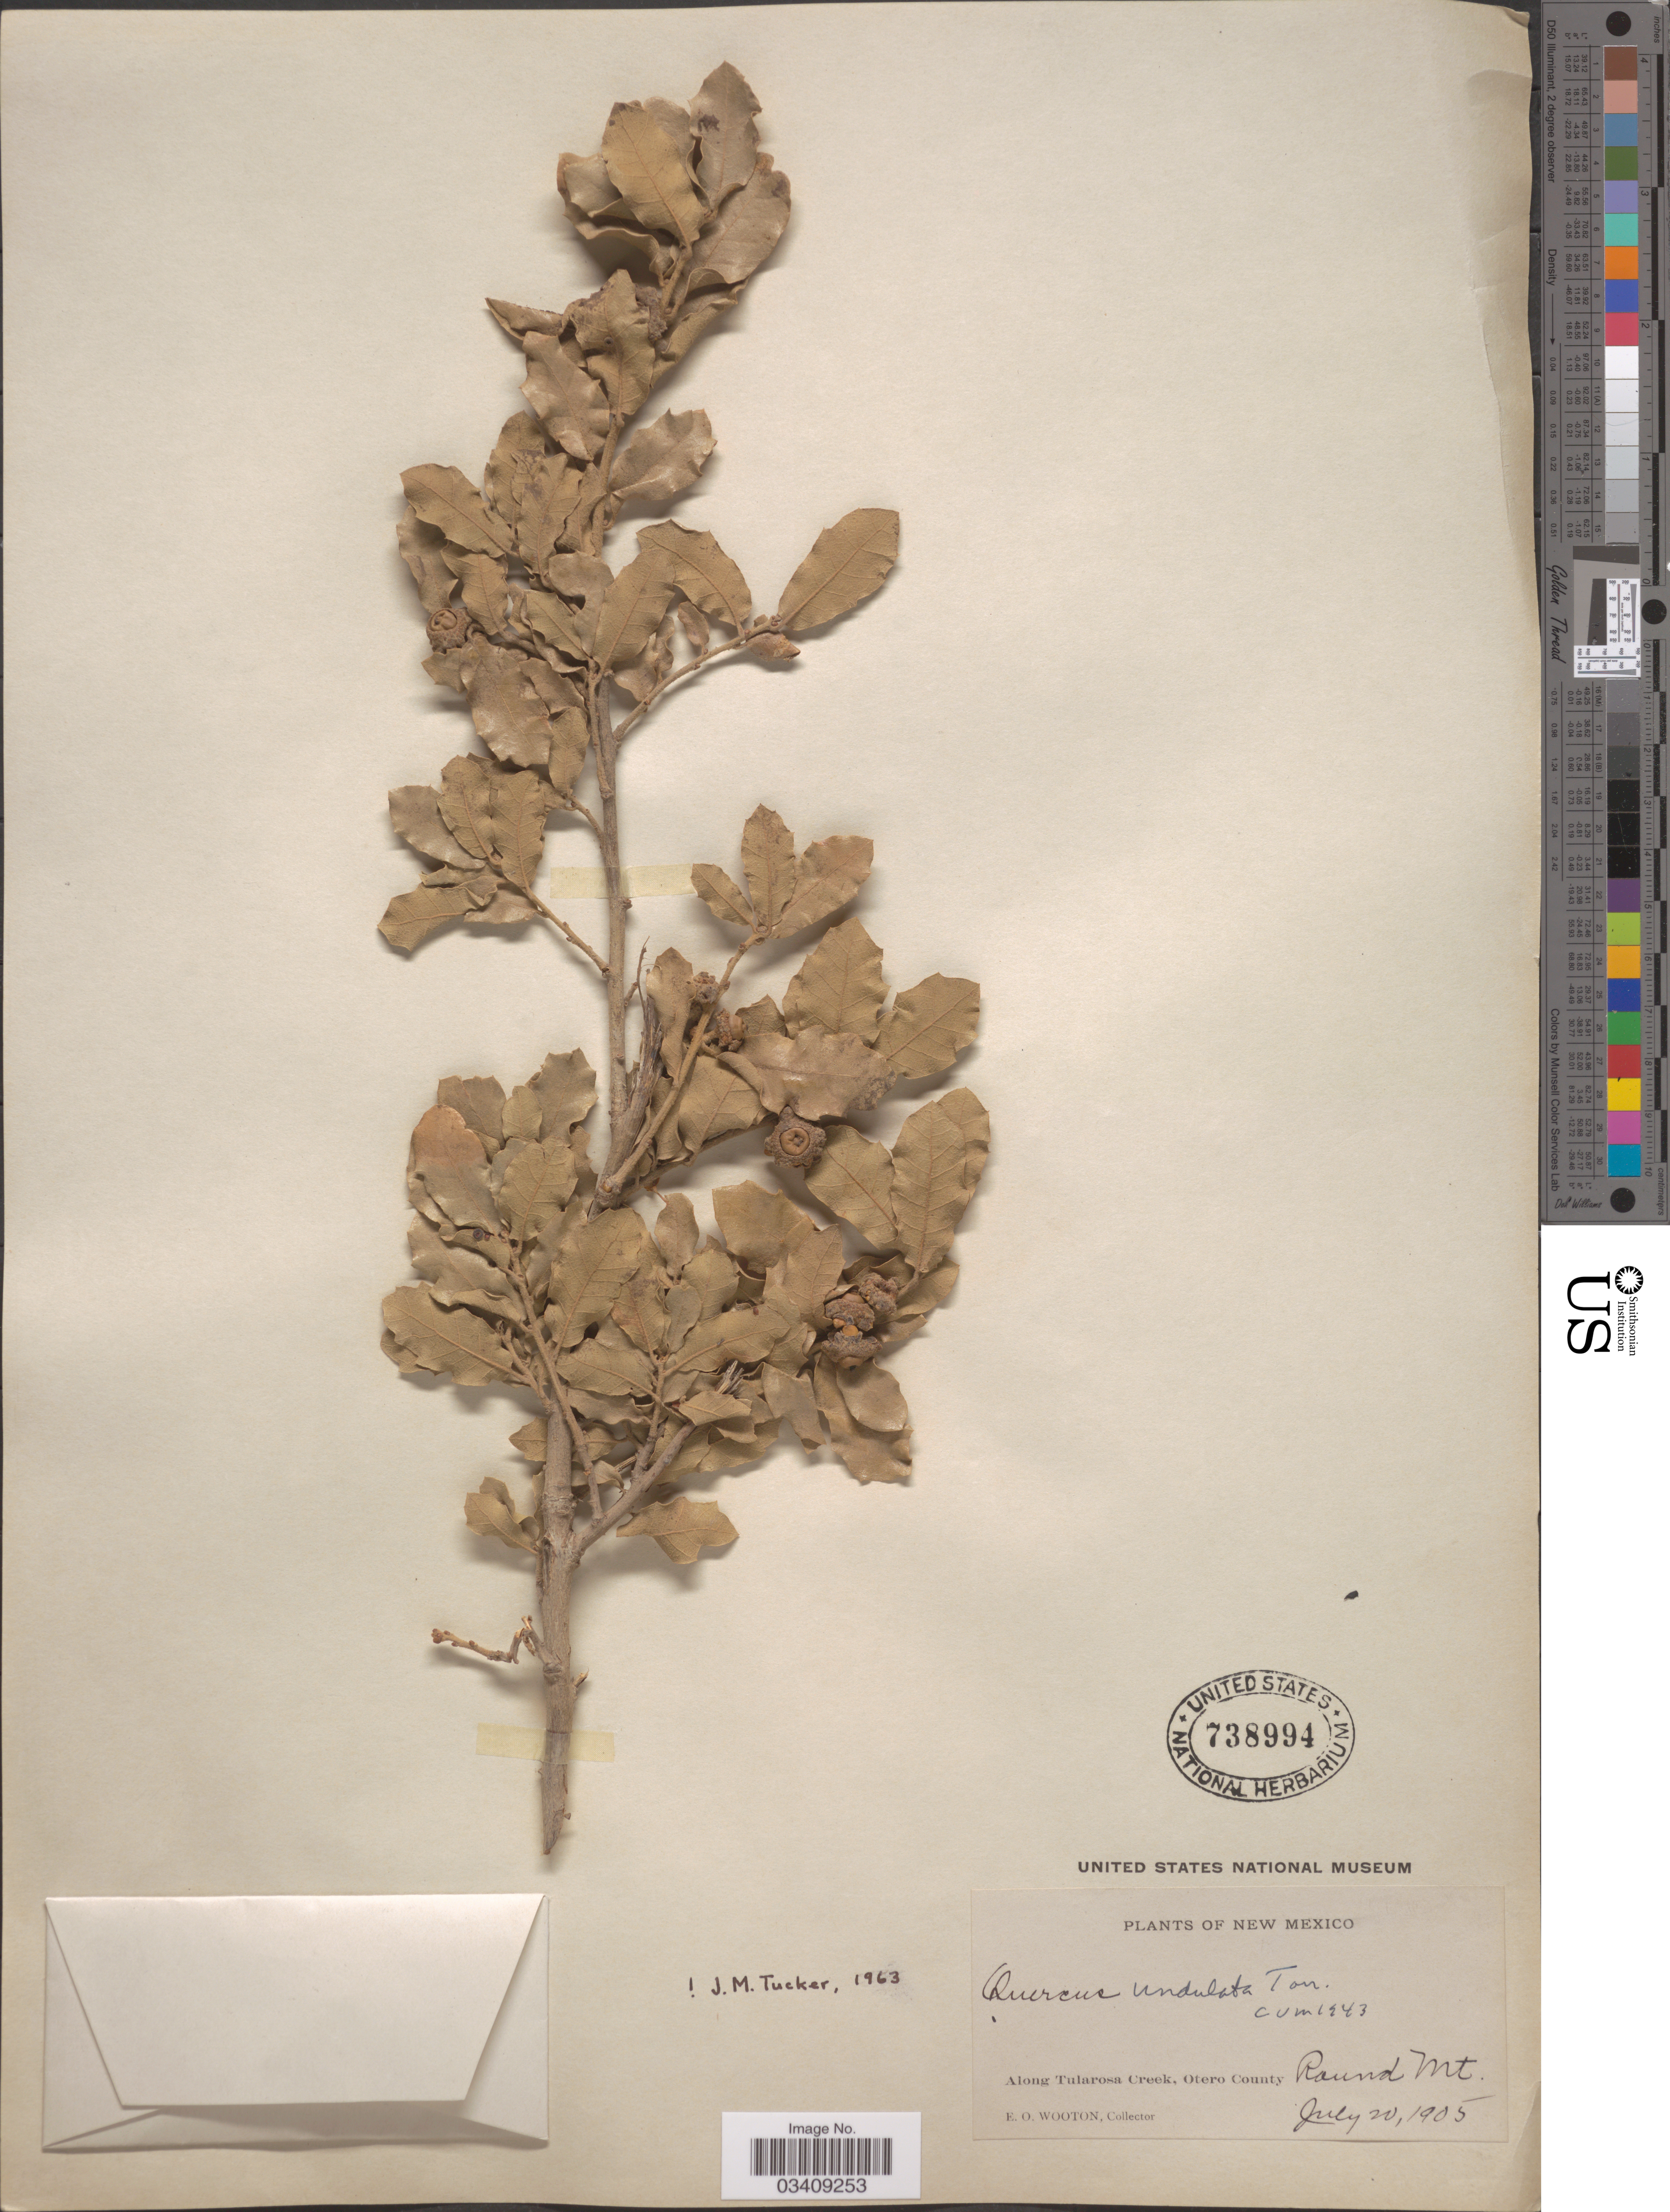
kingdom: Plantae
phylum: Tracheophyta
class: Magnoliopsida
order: Fagales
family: Fagaceae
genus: Quercus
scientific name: Quercus undulata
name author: Torr.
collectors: E. O. Wooton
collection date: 1905-07-20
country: United States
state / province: New Mexico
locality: Along Tularosa Creek, Otero County, Round Mt.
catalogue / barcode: US 738994